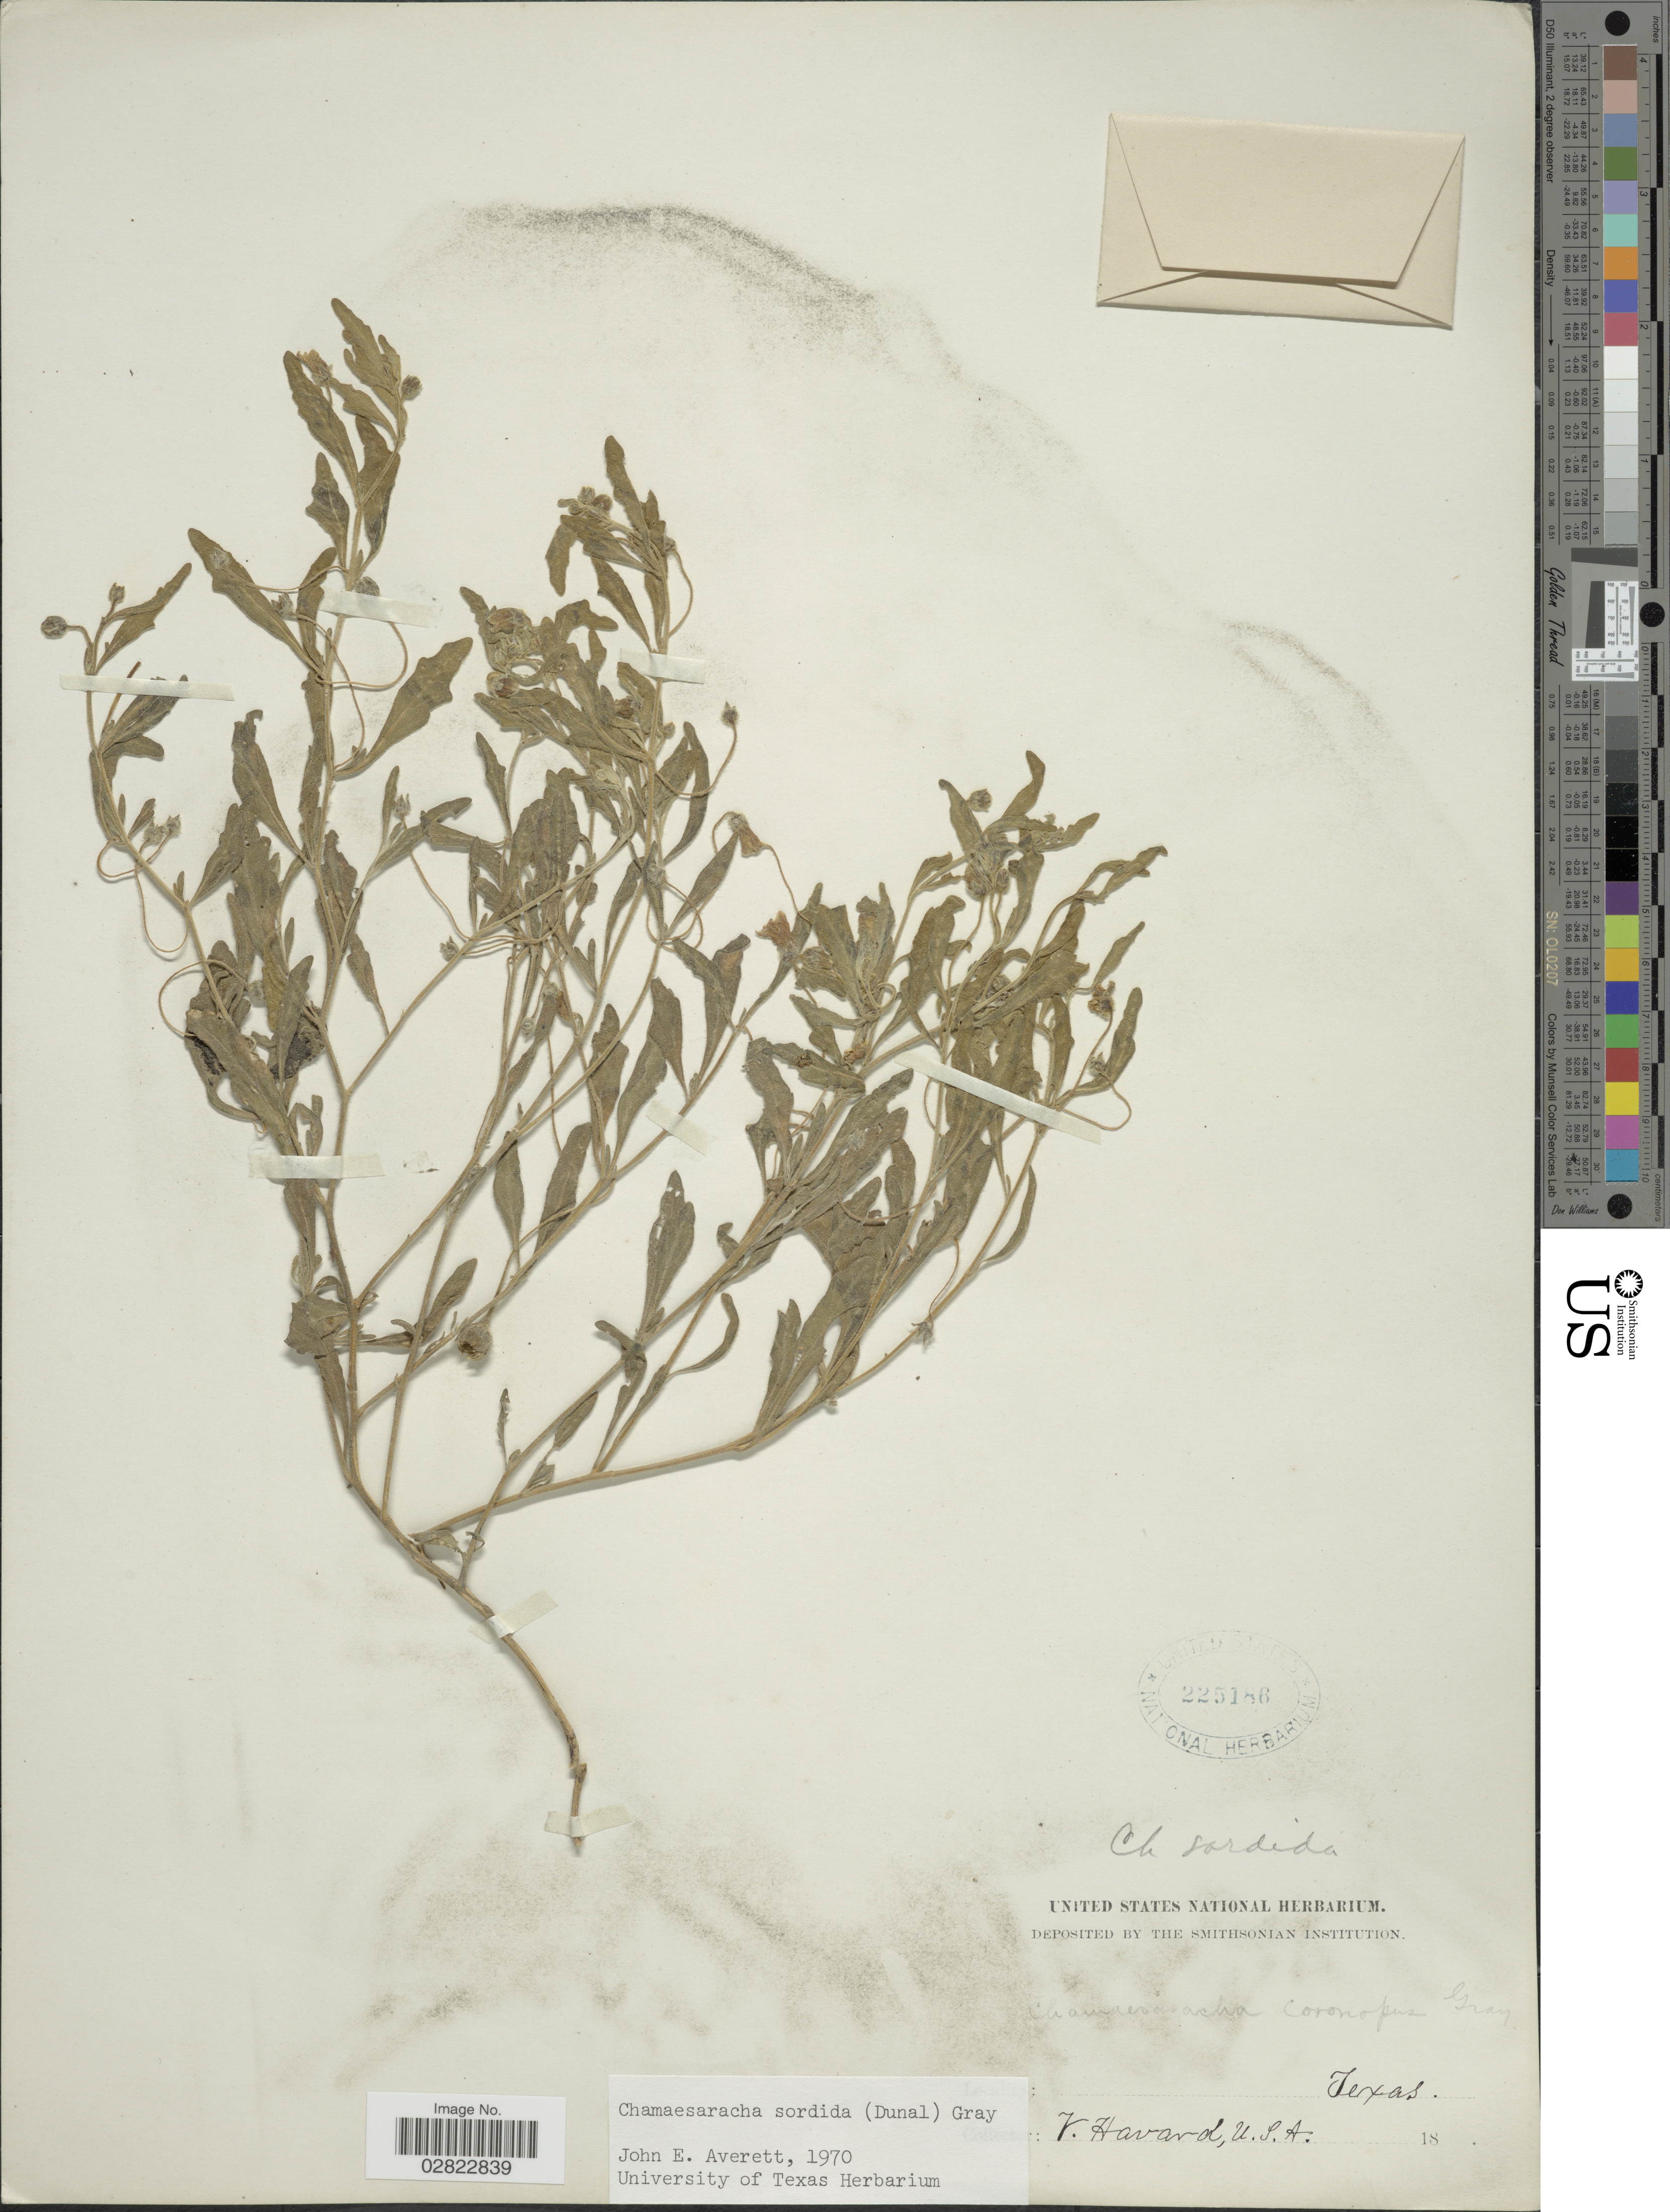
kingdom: Plantae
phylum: Tracheophyta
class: Magnoliopsida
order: Solanales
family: Solanaceae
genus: Chamaesaracha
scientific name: Chamaesaracha sordida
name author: (Dunal) S.F. Gray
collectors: V. Havard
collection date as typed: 18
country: United States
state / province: Texas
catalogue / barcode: US 225186